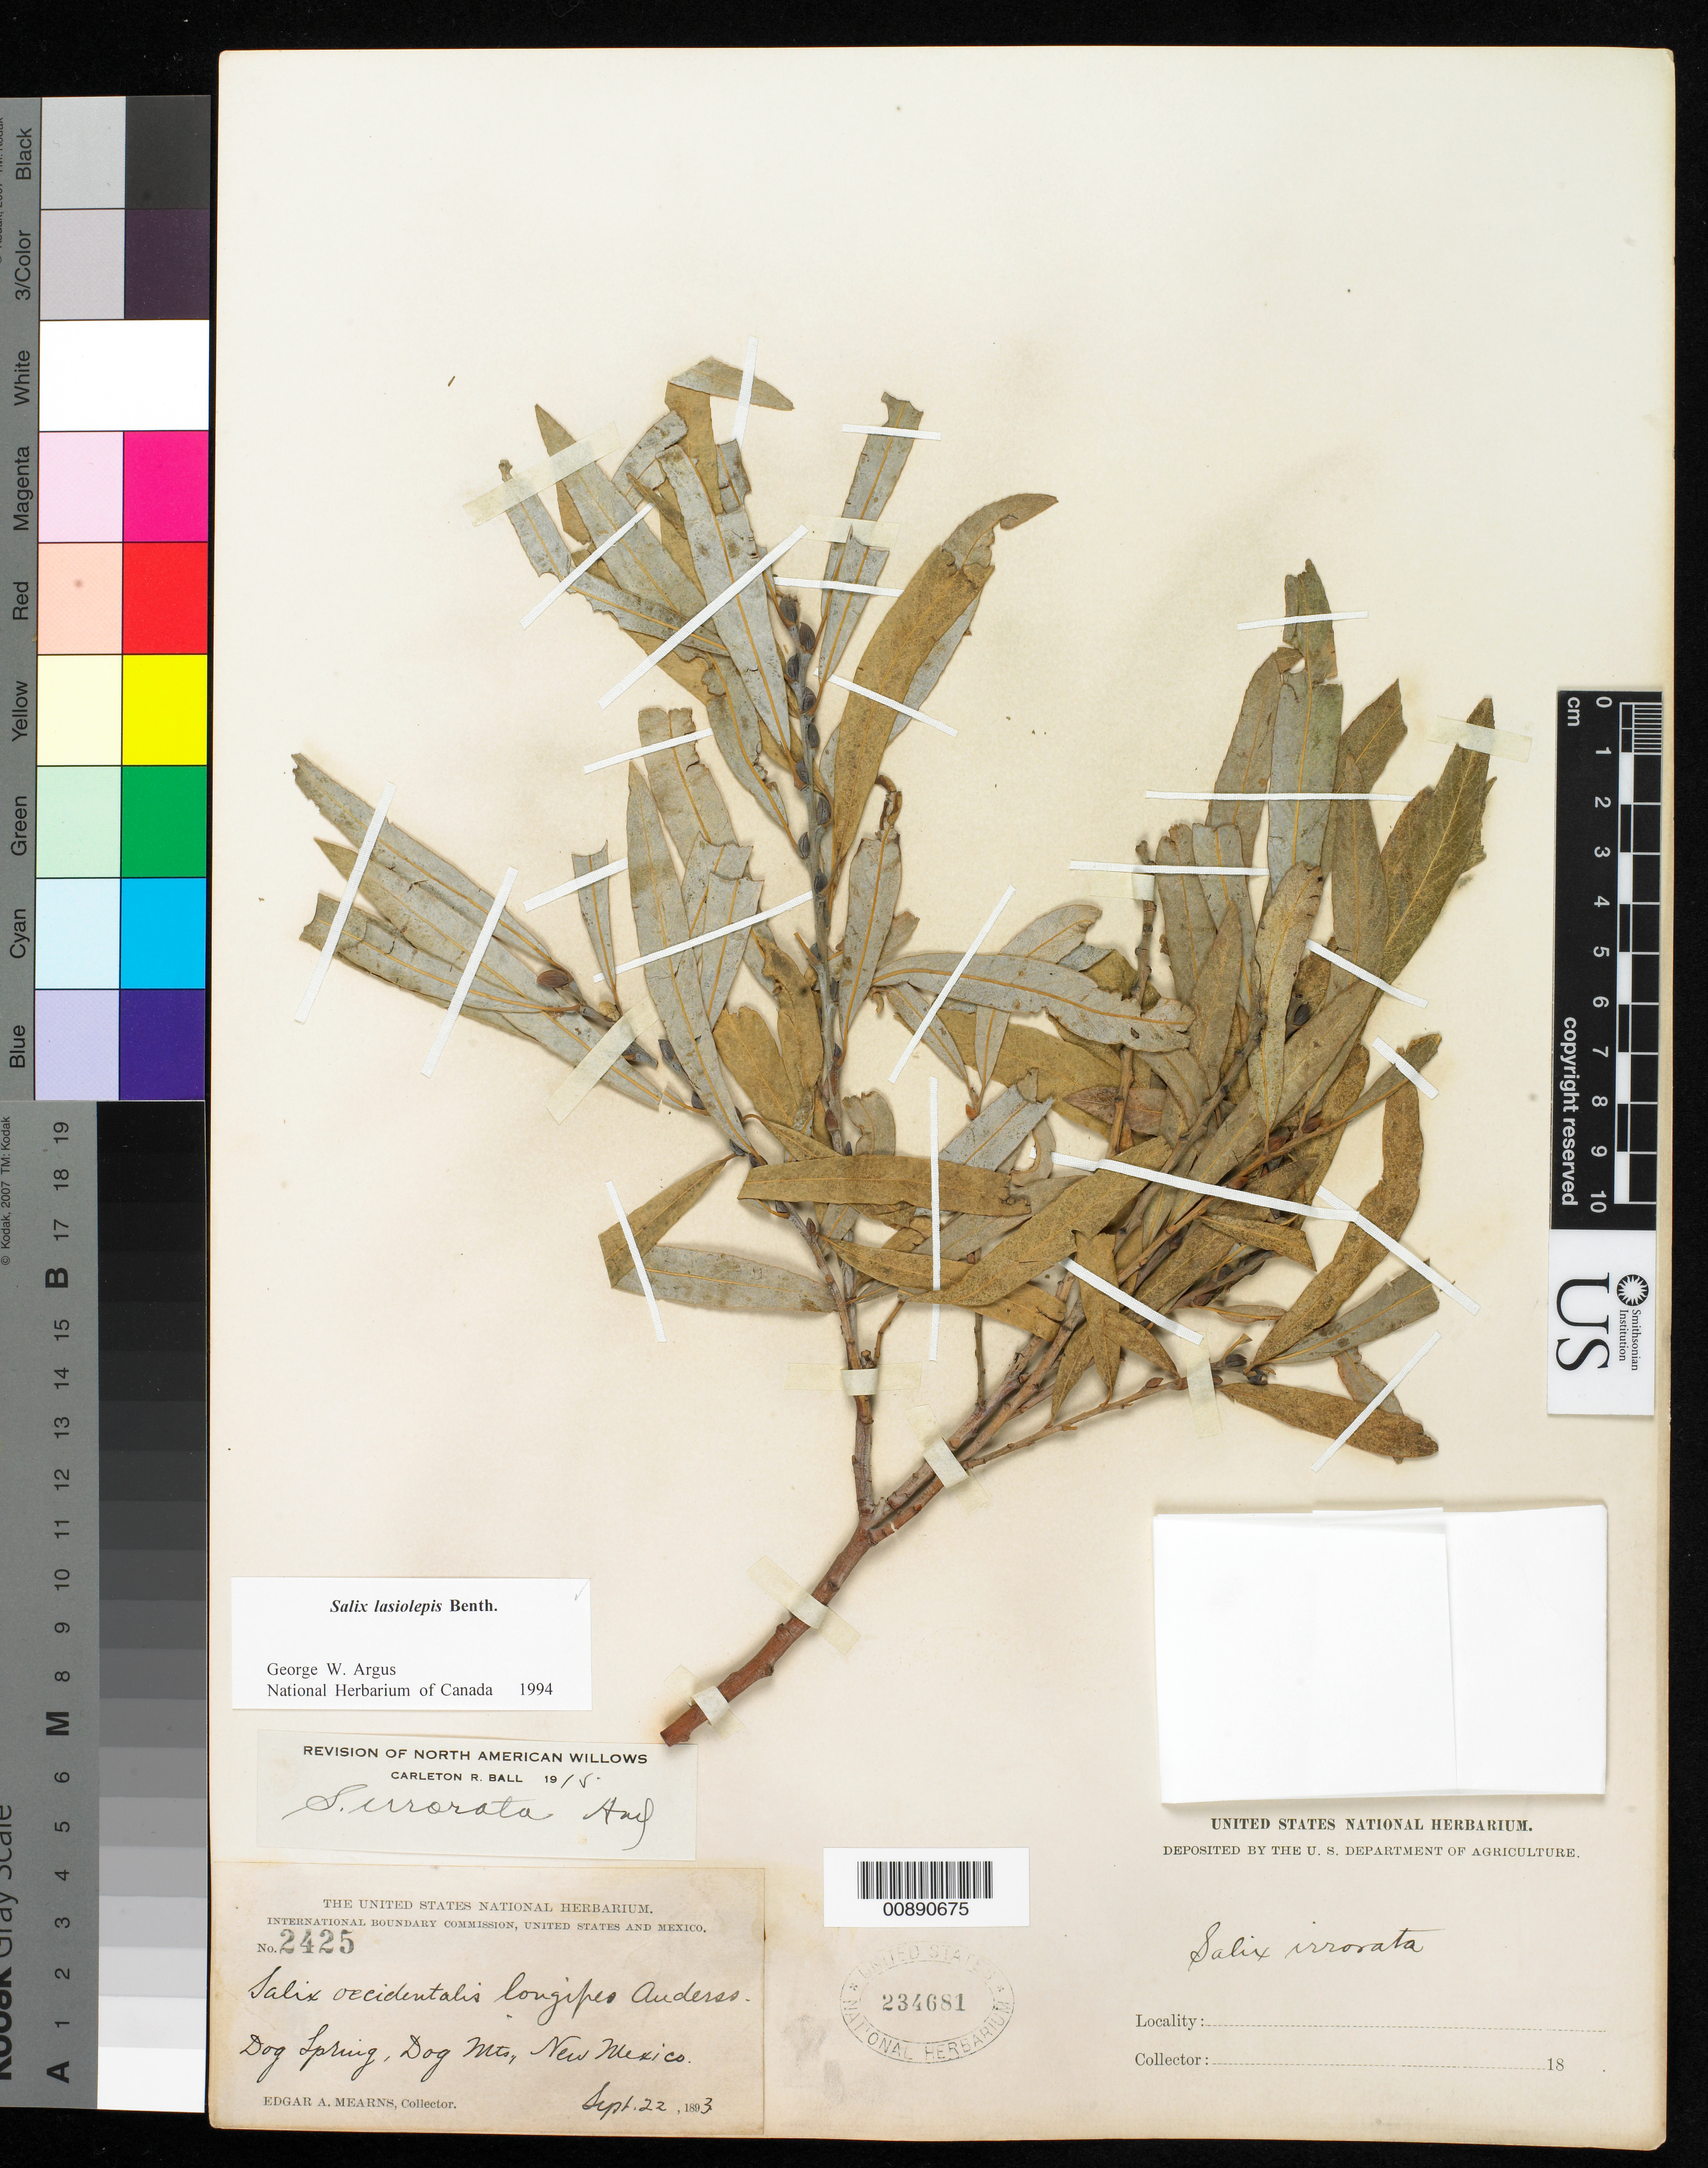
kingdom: Plantae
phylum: Tracheophyta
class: Magnoliopsida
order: Malpighiales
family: Salicaceae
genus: Salix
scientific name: Salix lasiolepis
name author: Benth.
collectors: E. A. Mearns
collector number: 2425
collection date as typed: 22 Sep 1893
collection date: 1893-09-22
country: United States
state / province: New Mexico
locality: Dog Spring, Dog Mts., New Mexico.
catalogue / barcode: US 234681